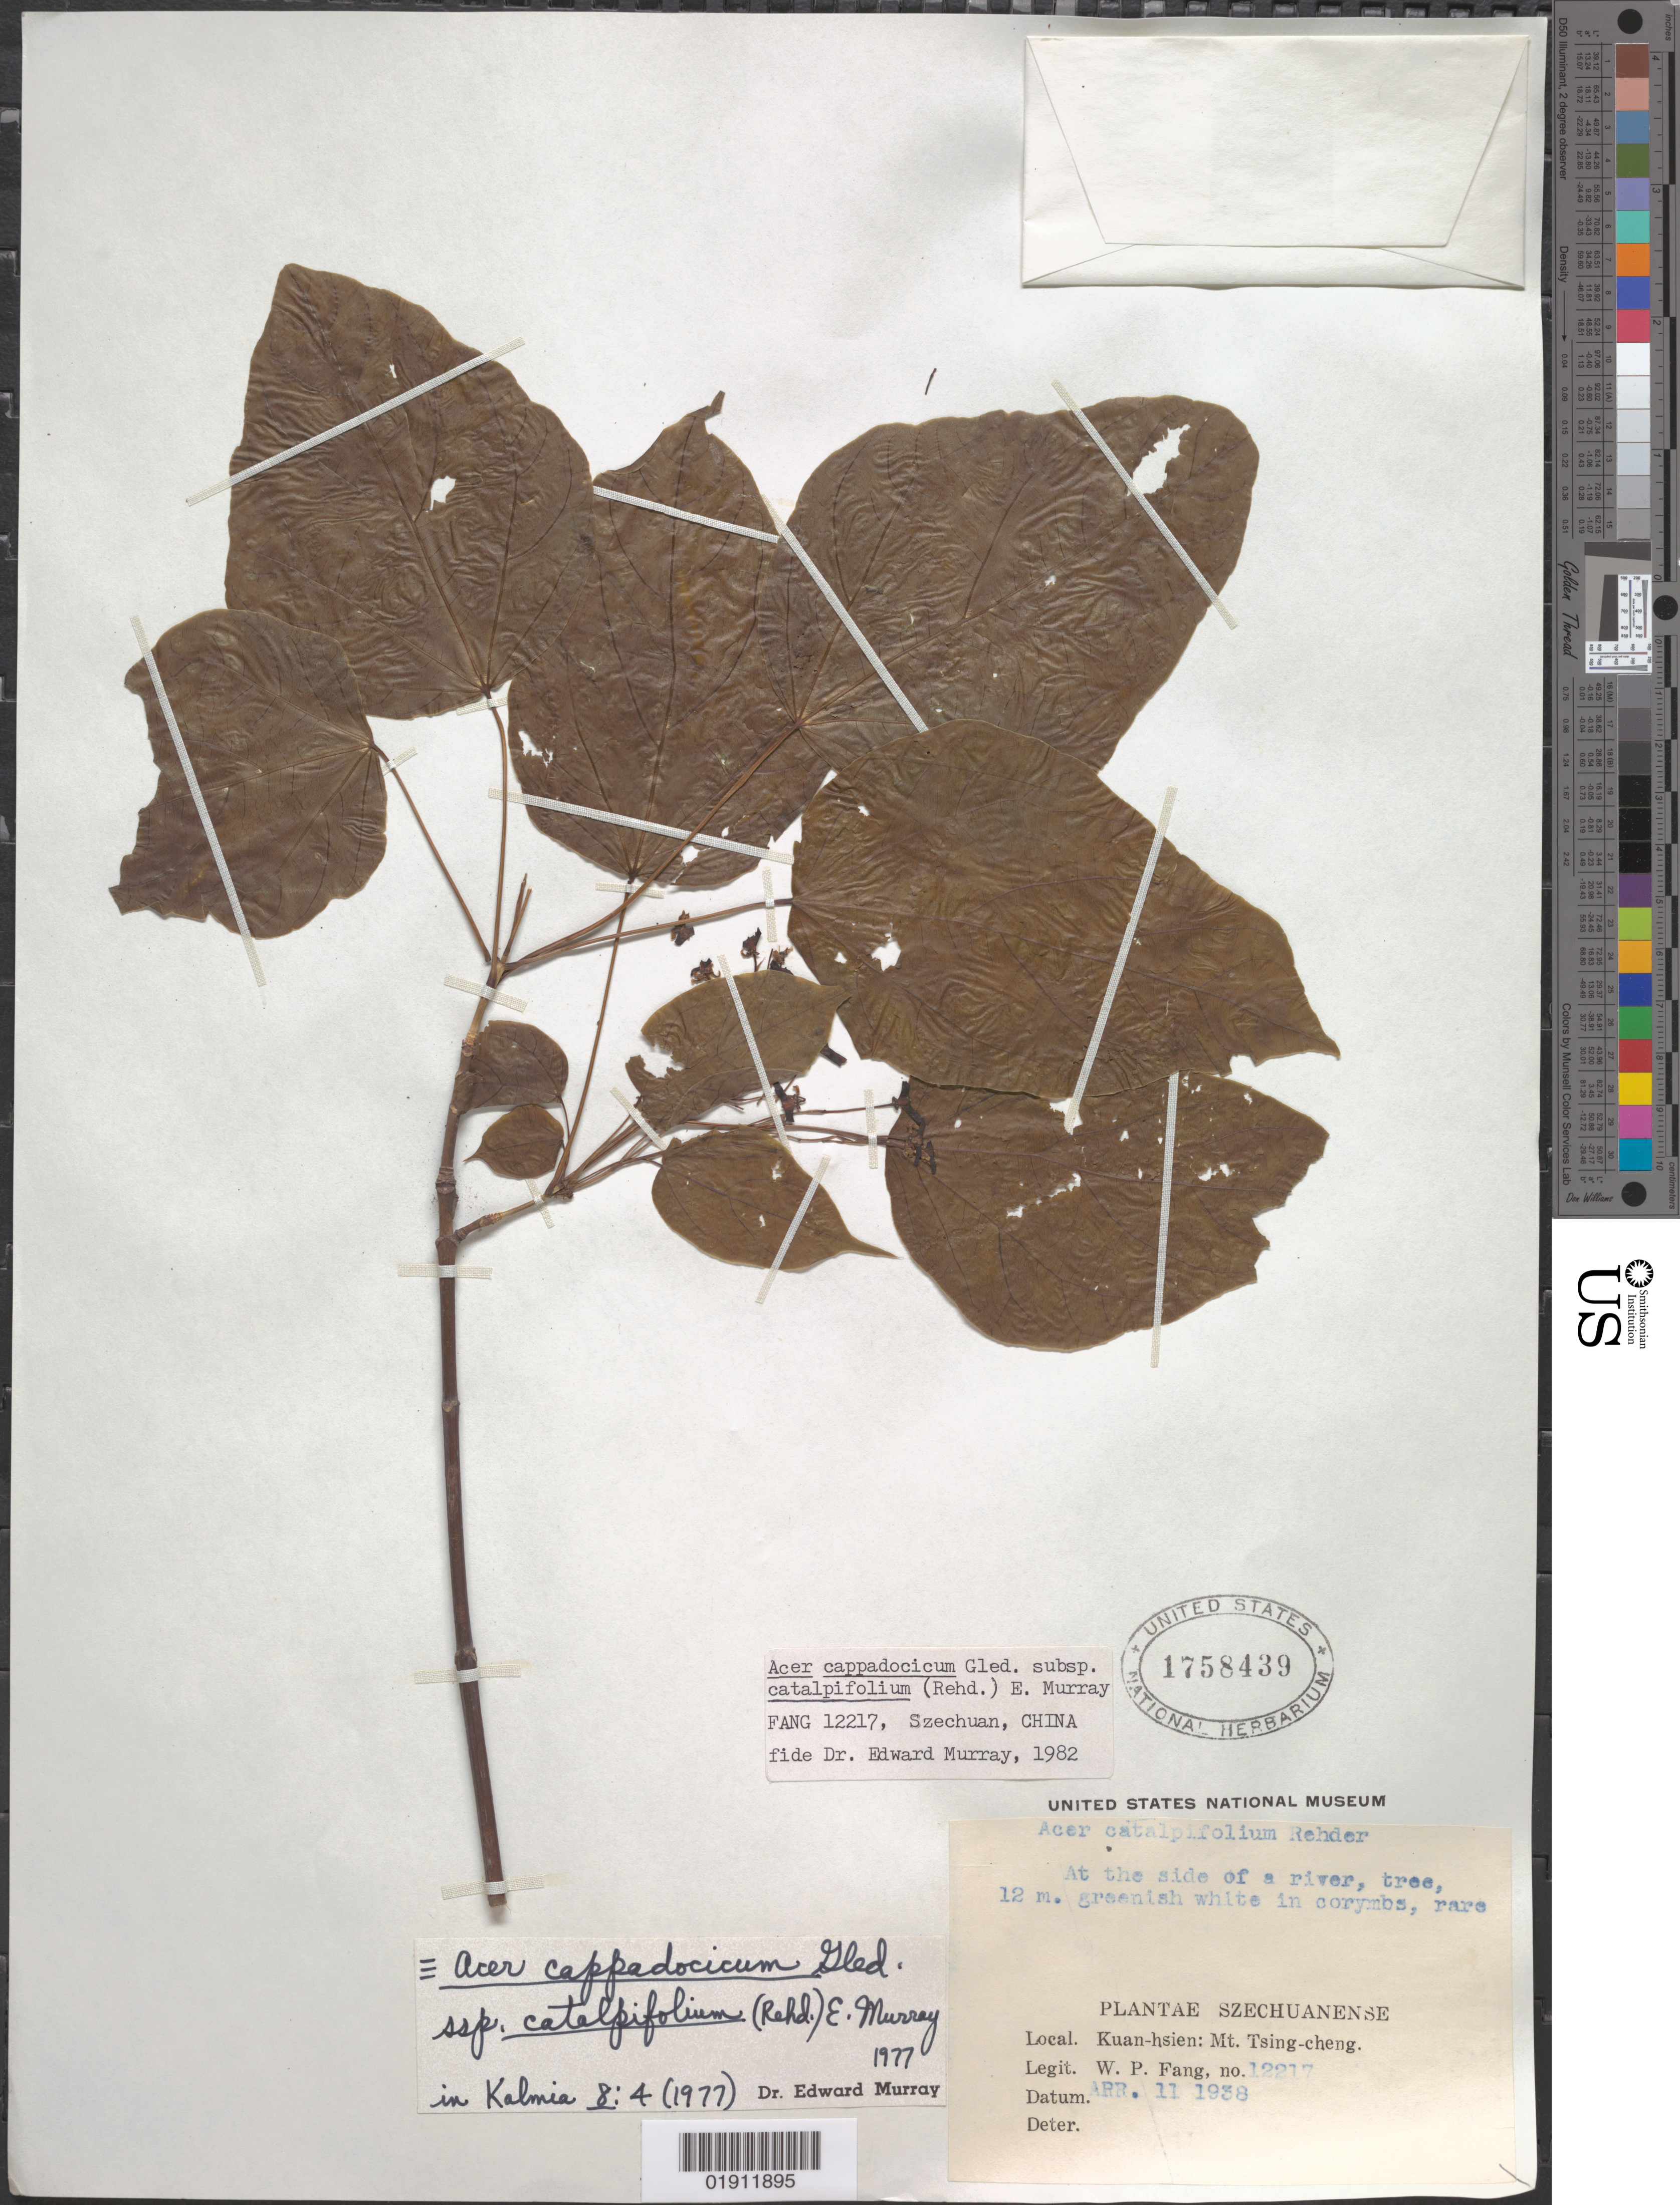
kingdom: Plantae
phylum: Tracheophyta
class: Magnoliopsida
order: Sapindales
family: Sapindaceae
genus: Acer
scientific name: Acer cappadocicum subsp. catalpifolium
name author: (Rehder) A.E. Murray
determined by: Murray, Edward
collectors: W. P. Fang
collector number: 12217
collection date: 1938-04-11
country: China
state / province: Sichuan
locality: Szechuan [Sichuan], Kuan-hsien, Mt. Tsing-cheng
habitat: At the side of a river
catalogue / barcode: US 1758439